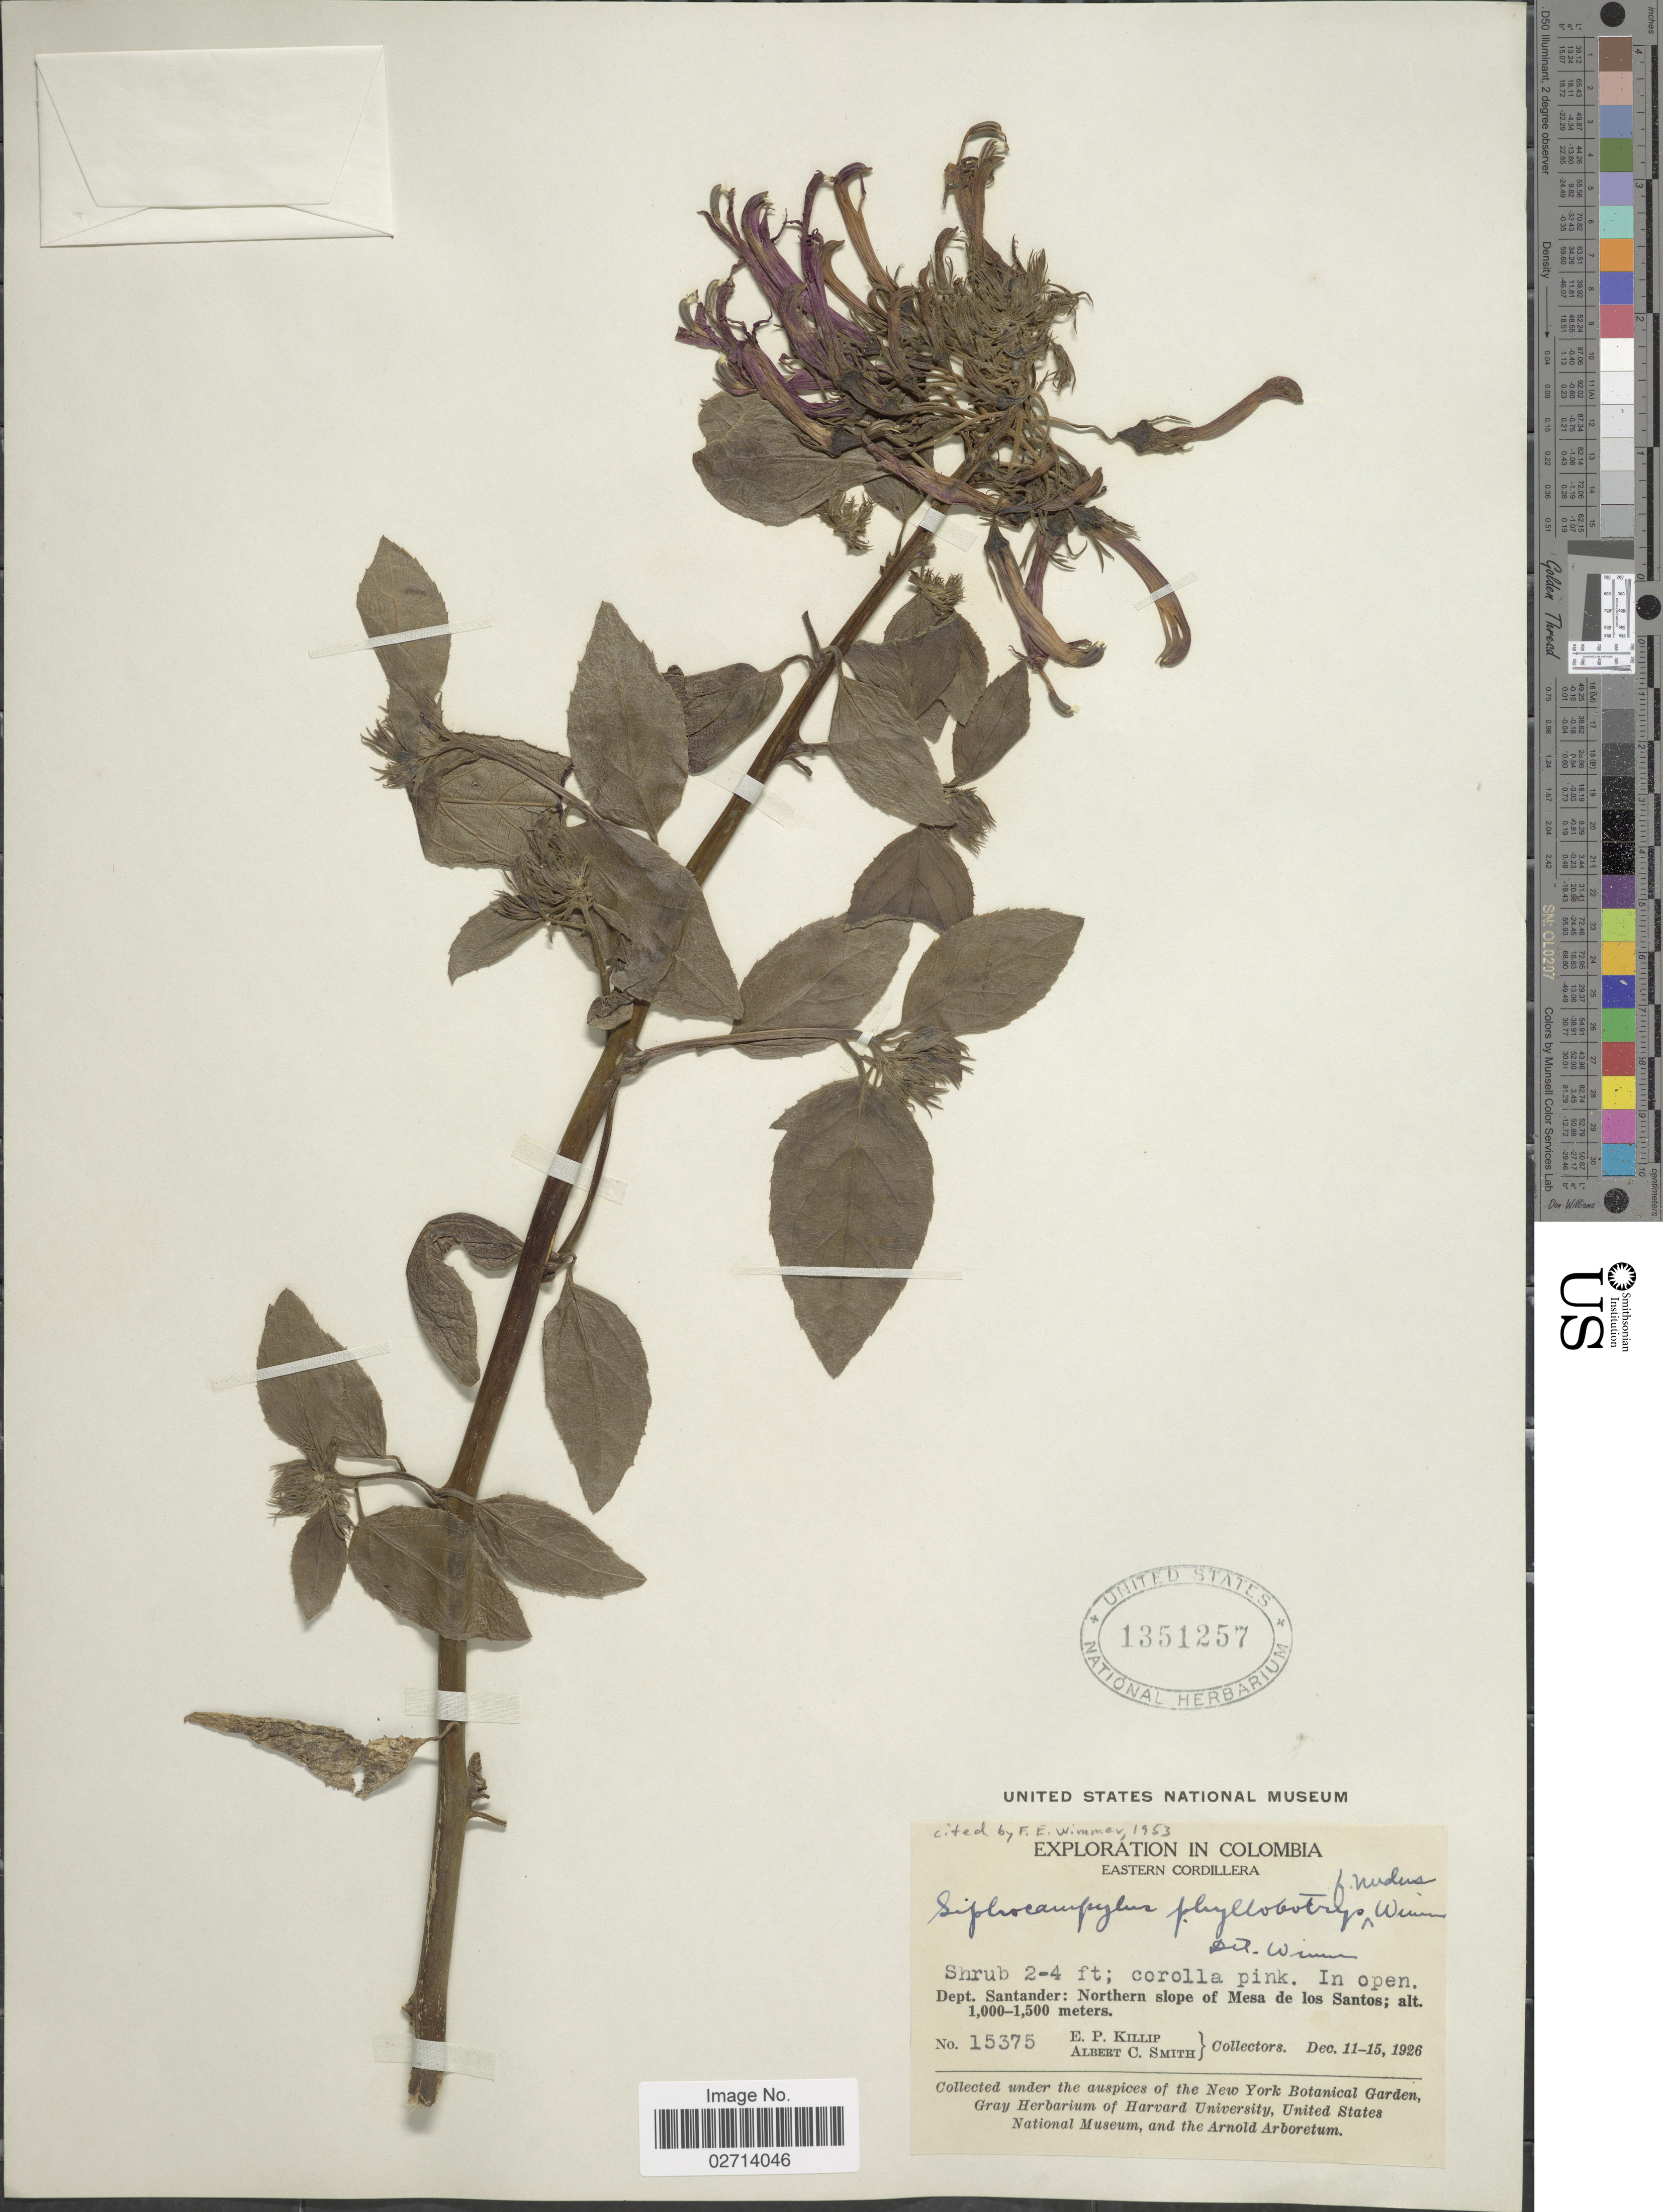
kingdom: Plantae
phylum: Tracheophyta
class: Magnoliopsida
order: Asterales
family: Campanulaceae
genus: Siphocampylus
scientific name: Siphocampylus phyllobotrys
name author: E. Wimm.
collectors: E. P. Killip & A. C. Smith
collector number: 15375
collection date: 1926-12-11/1926-12-15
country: Colombia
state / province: Santander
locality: Eastern Cordillera. Northern slope of Mesa de los Santos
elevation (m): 1000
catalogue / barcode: US 1351257